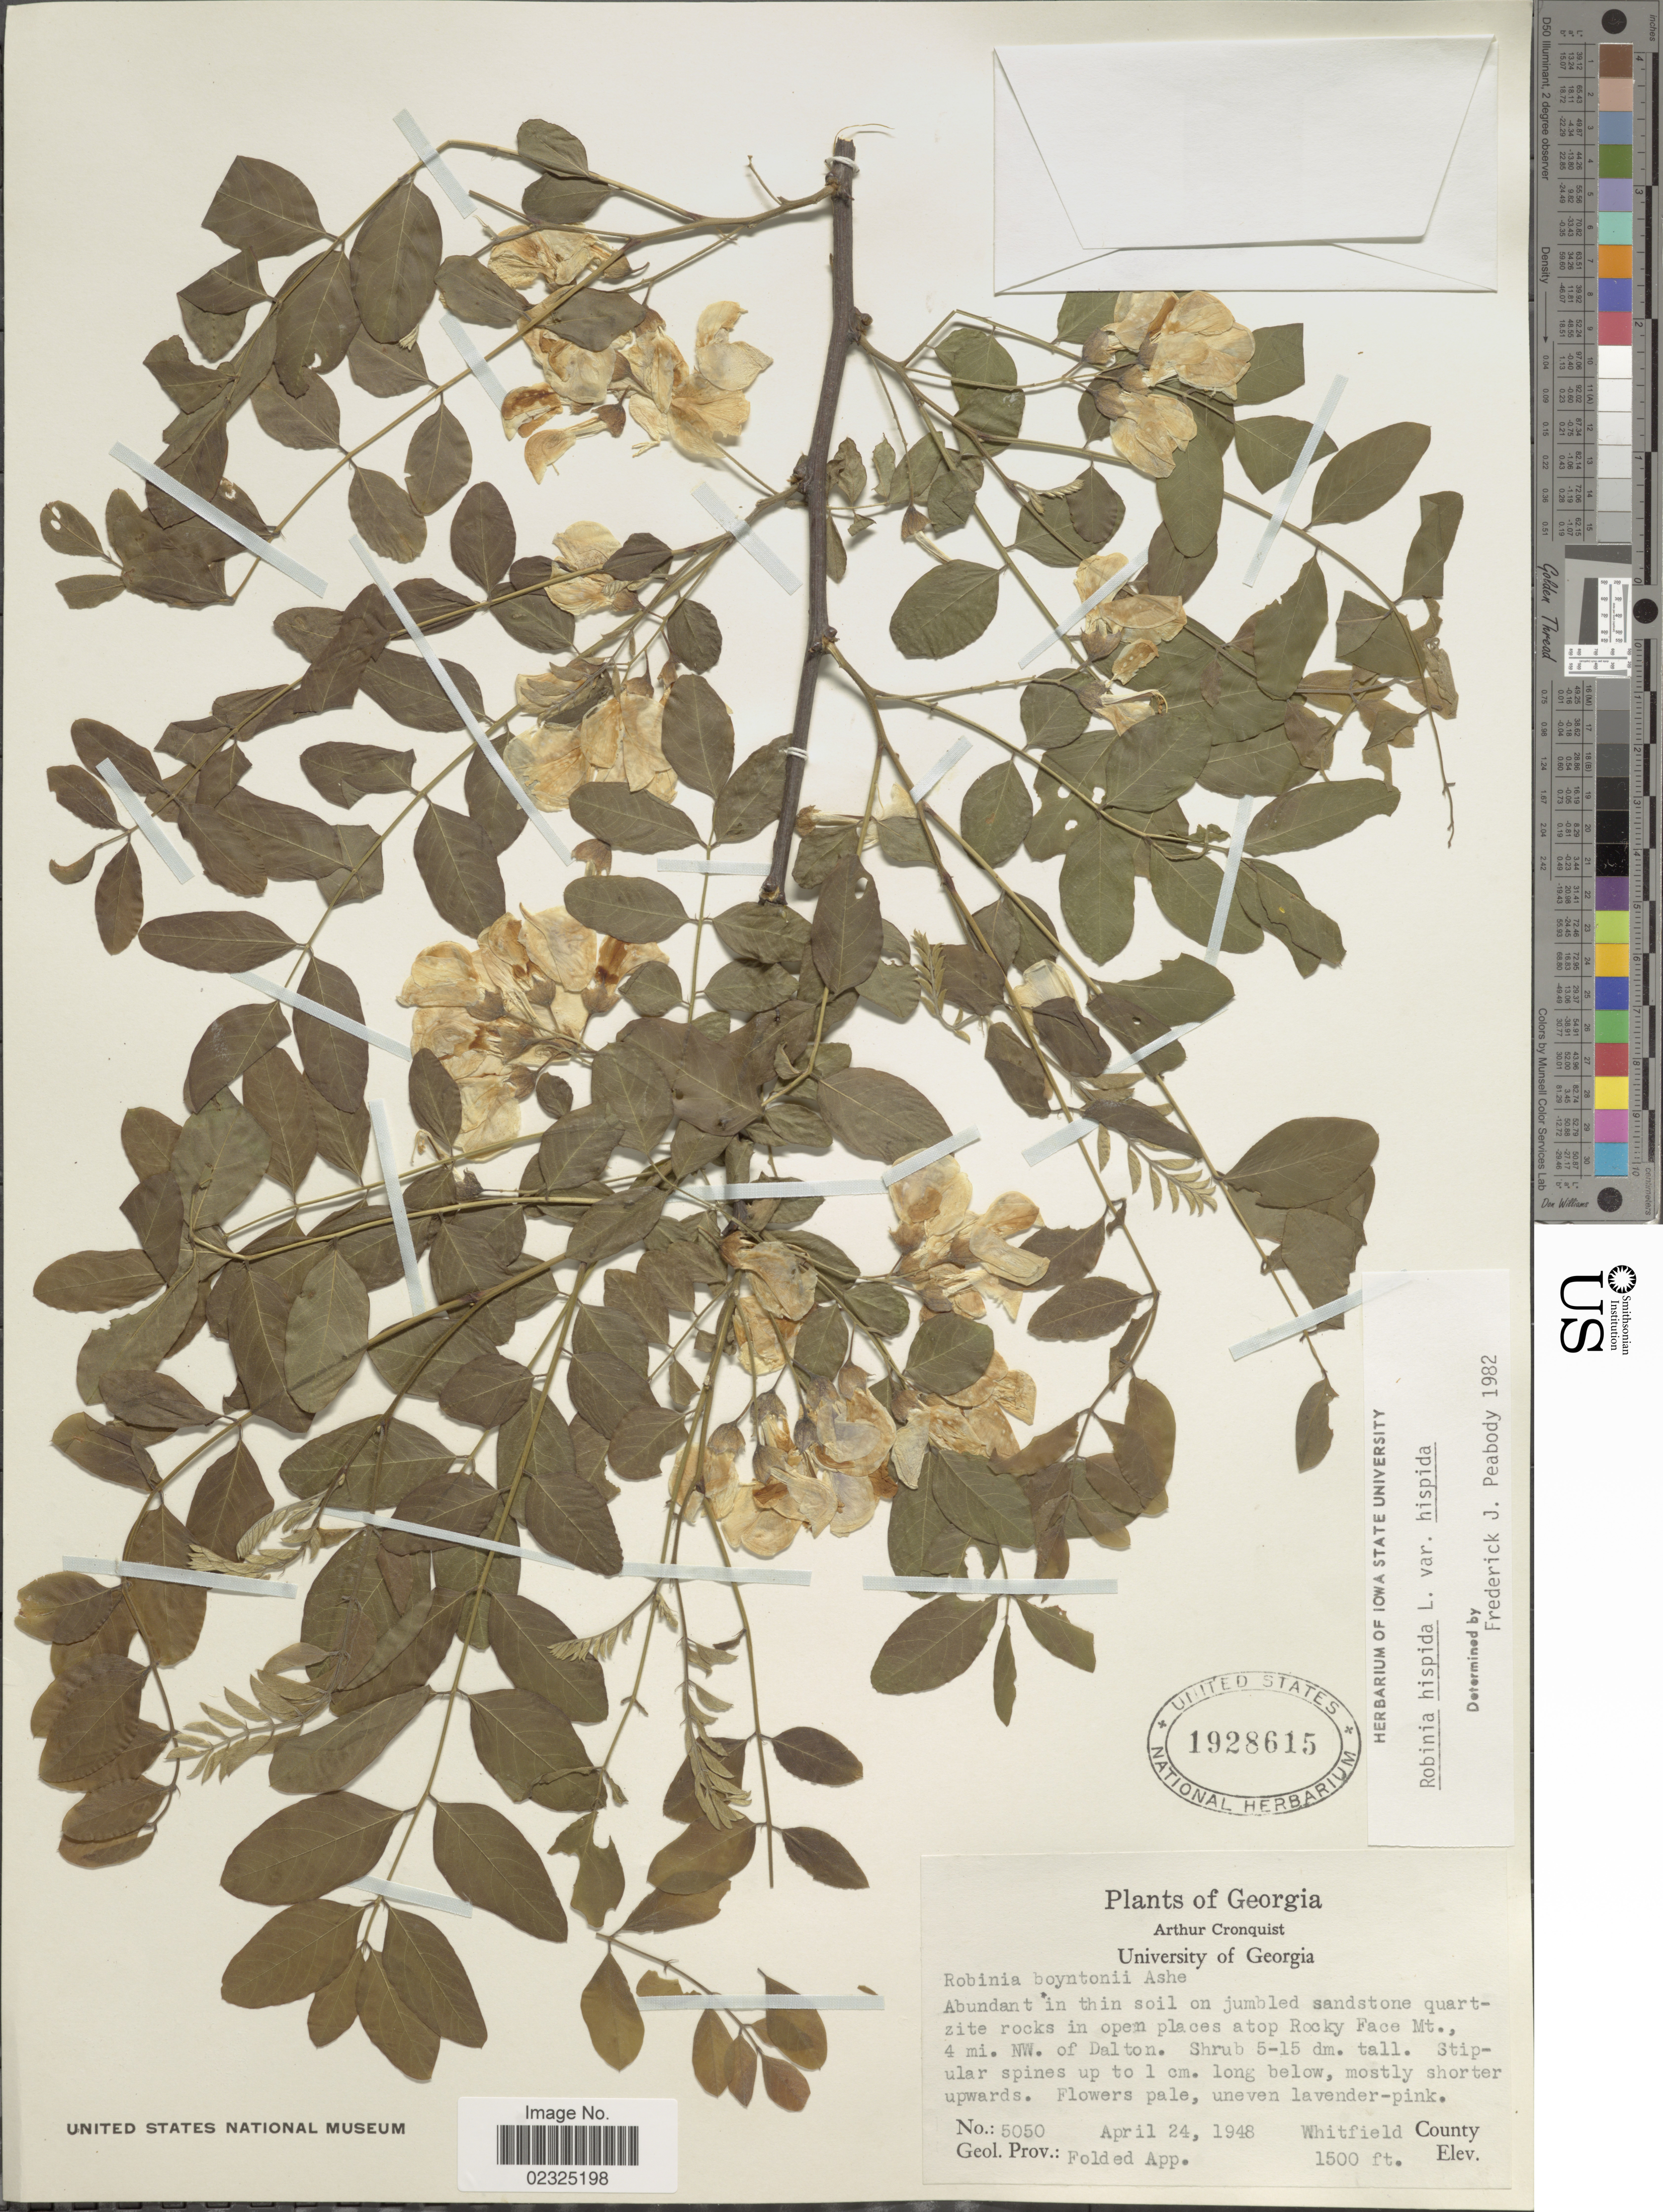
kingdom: Plantae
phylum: Tracheophyta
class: Magnoliopsida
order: Fabales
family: Fabaceae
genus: Robinia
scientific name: Robinia hispida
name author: L.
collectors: A. J. Cronquist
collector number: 5050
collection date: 1948-04-24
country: United States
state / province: Georgia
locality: On rocks in open places a top Rocky Face Mt., 4 mi. NW. of Dalton, Whitfield County.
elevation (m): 457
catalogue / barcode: US 1928615